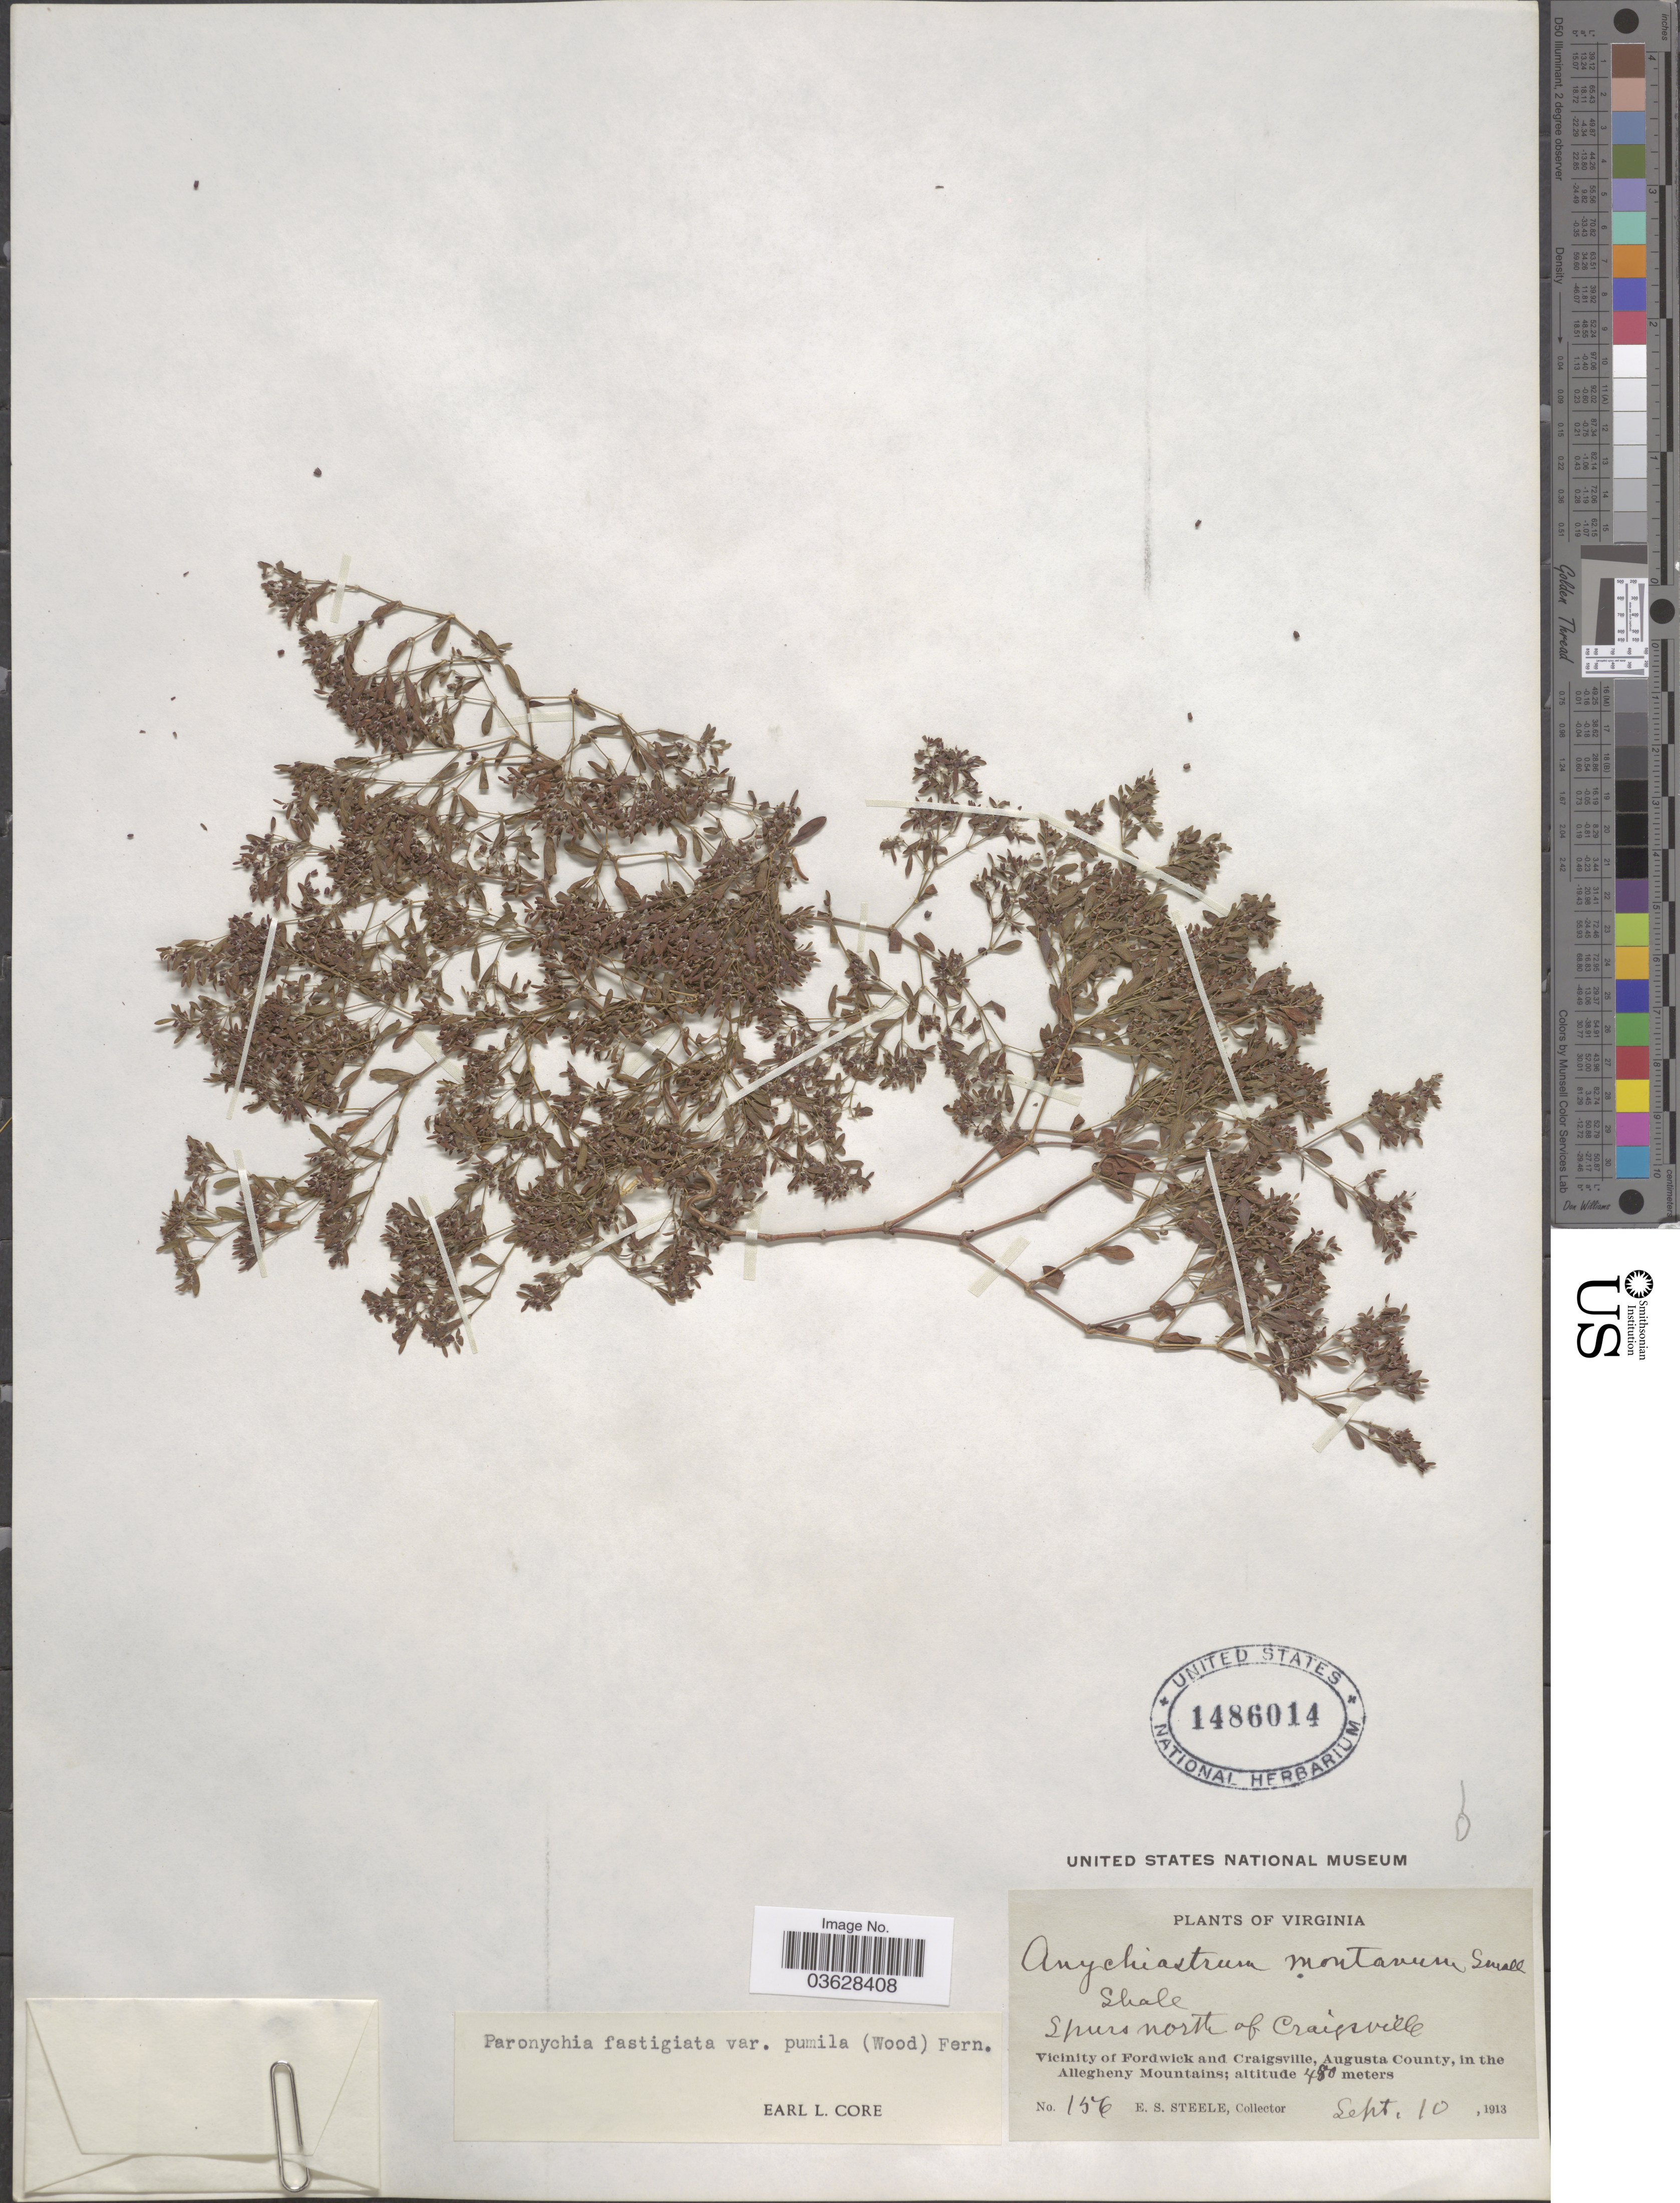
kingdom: Plantae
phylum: Tracheophyta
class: Magnoliopsida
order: Caryophyllales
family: Caryophyllaceae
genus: Paronychia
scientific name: Paronychia fastigiata var. pumila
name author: (Alph. Wood) Fernald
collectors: E. Steele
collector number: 156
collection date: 1913-09-10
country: United States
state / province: Virginia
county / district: Augusta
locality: Spurs north of Craigsville. Vicinity of Fordwick and Craigsville, Augusta County, in the Allegheny Mountains.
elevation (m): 480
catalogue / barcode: US 1486014